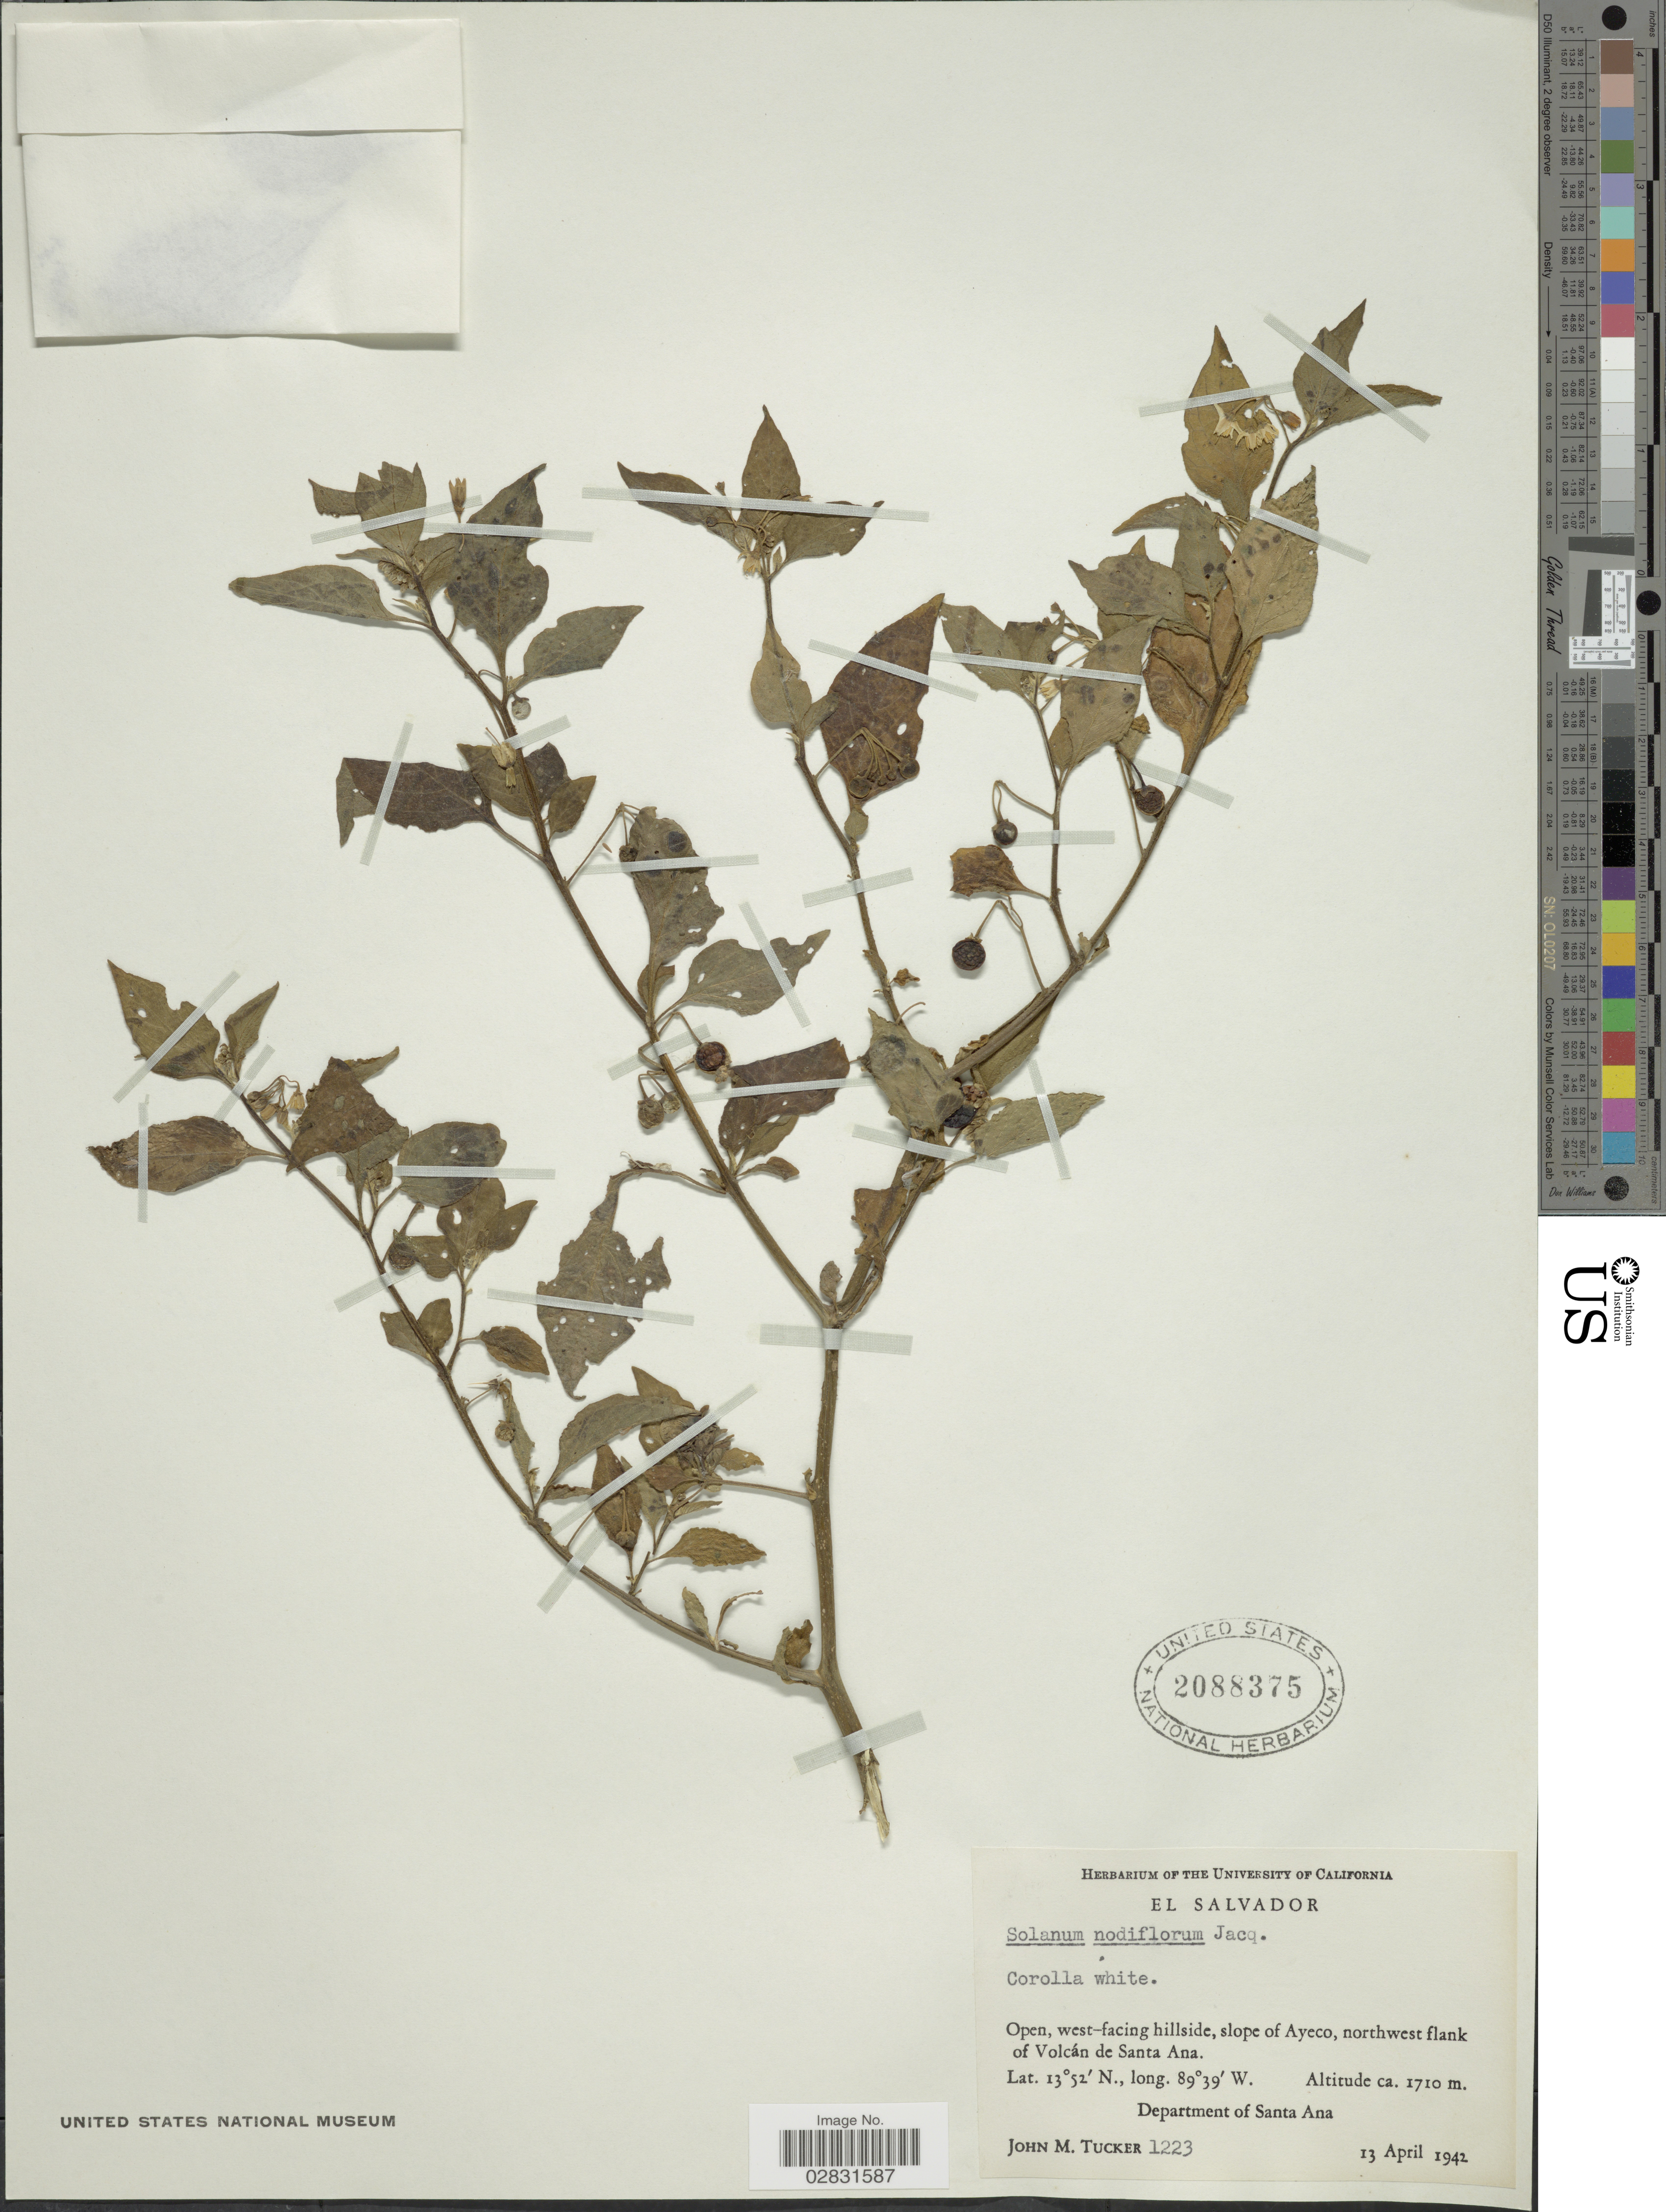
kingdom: Plantae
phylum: Tracheophyta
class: Magnoliopsida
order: Solanales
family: Solanaceae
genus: Solanum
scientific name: Solanum nigrum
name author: L.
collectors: J. M. Tucker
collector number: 1223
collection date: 1942-04-13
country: El Salvador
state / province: Santa Ana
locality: Open west-facing hillside, slope of Ayeco, northwest flank of Volcán de Santa Ana. Department of Santa Ana.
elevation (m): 1710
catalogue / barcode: US 2088375